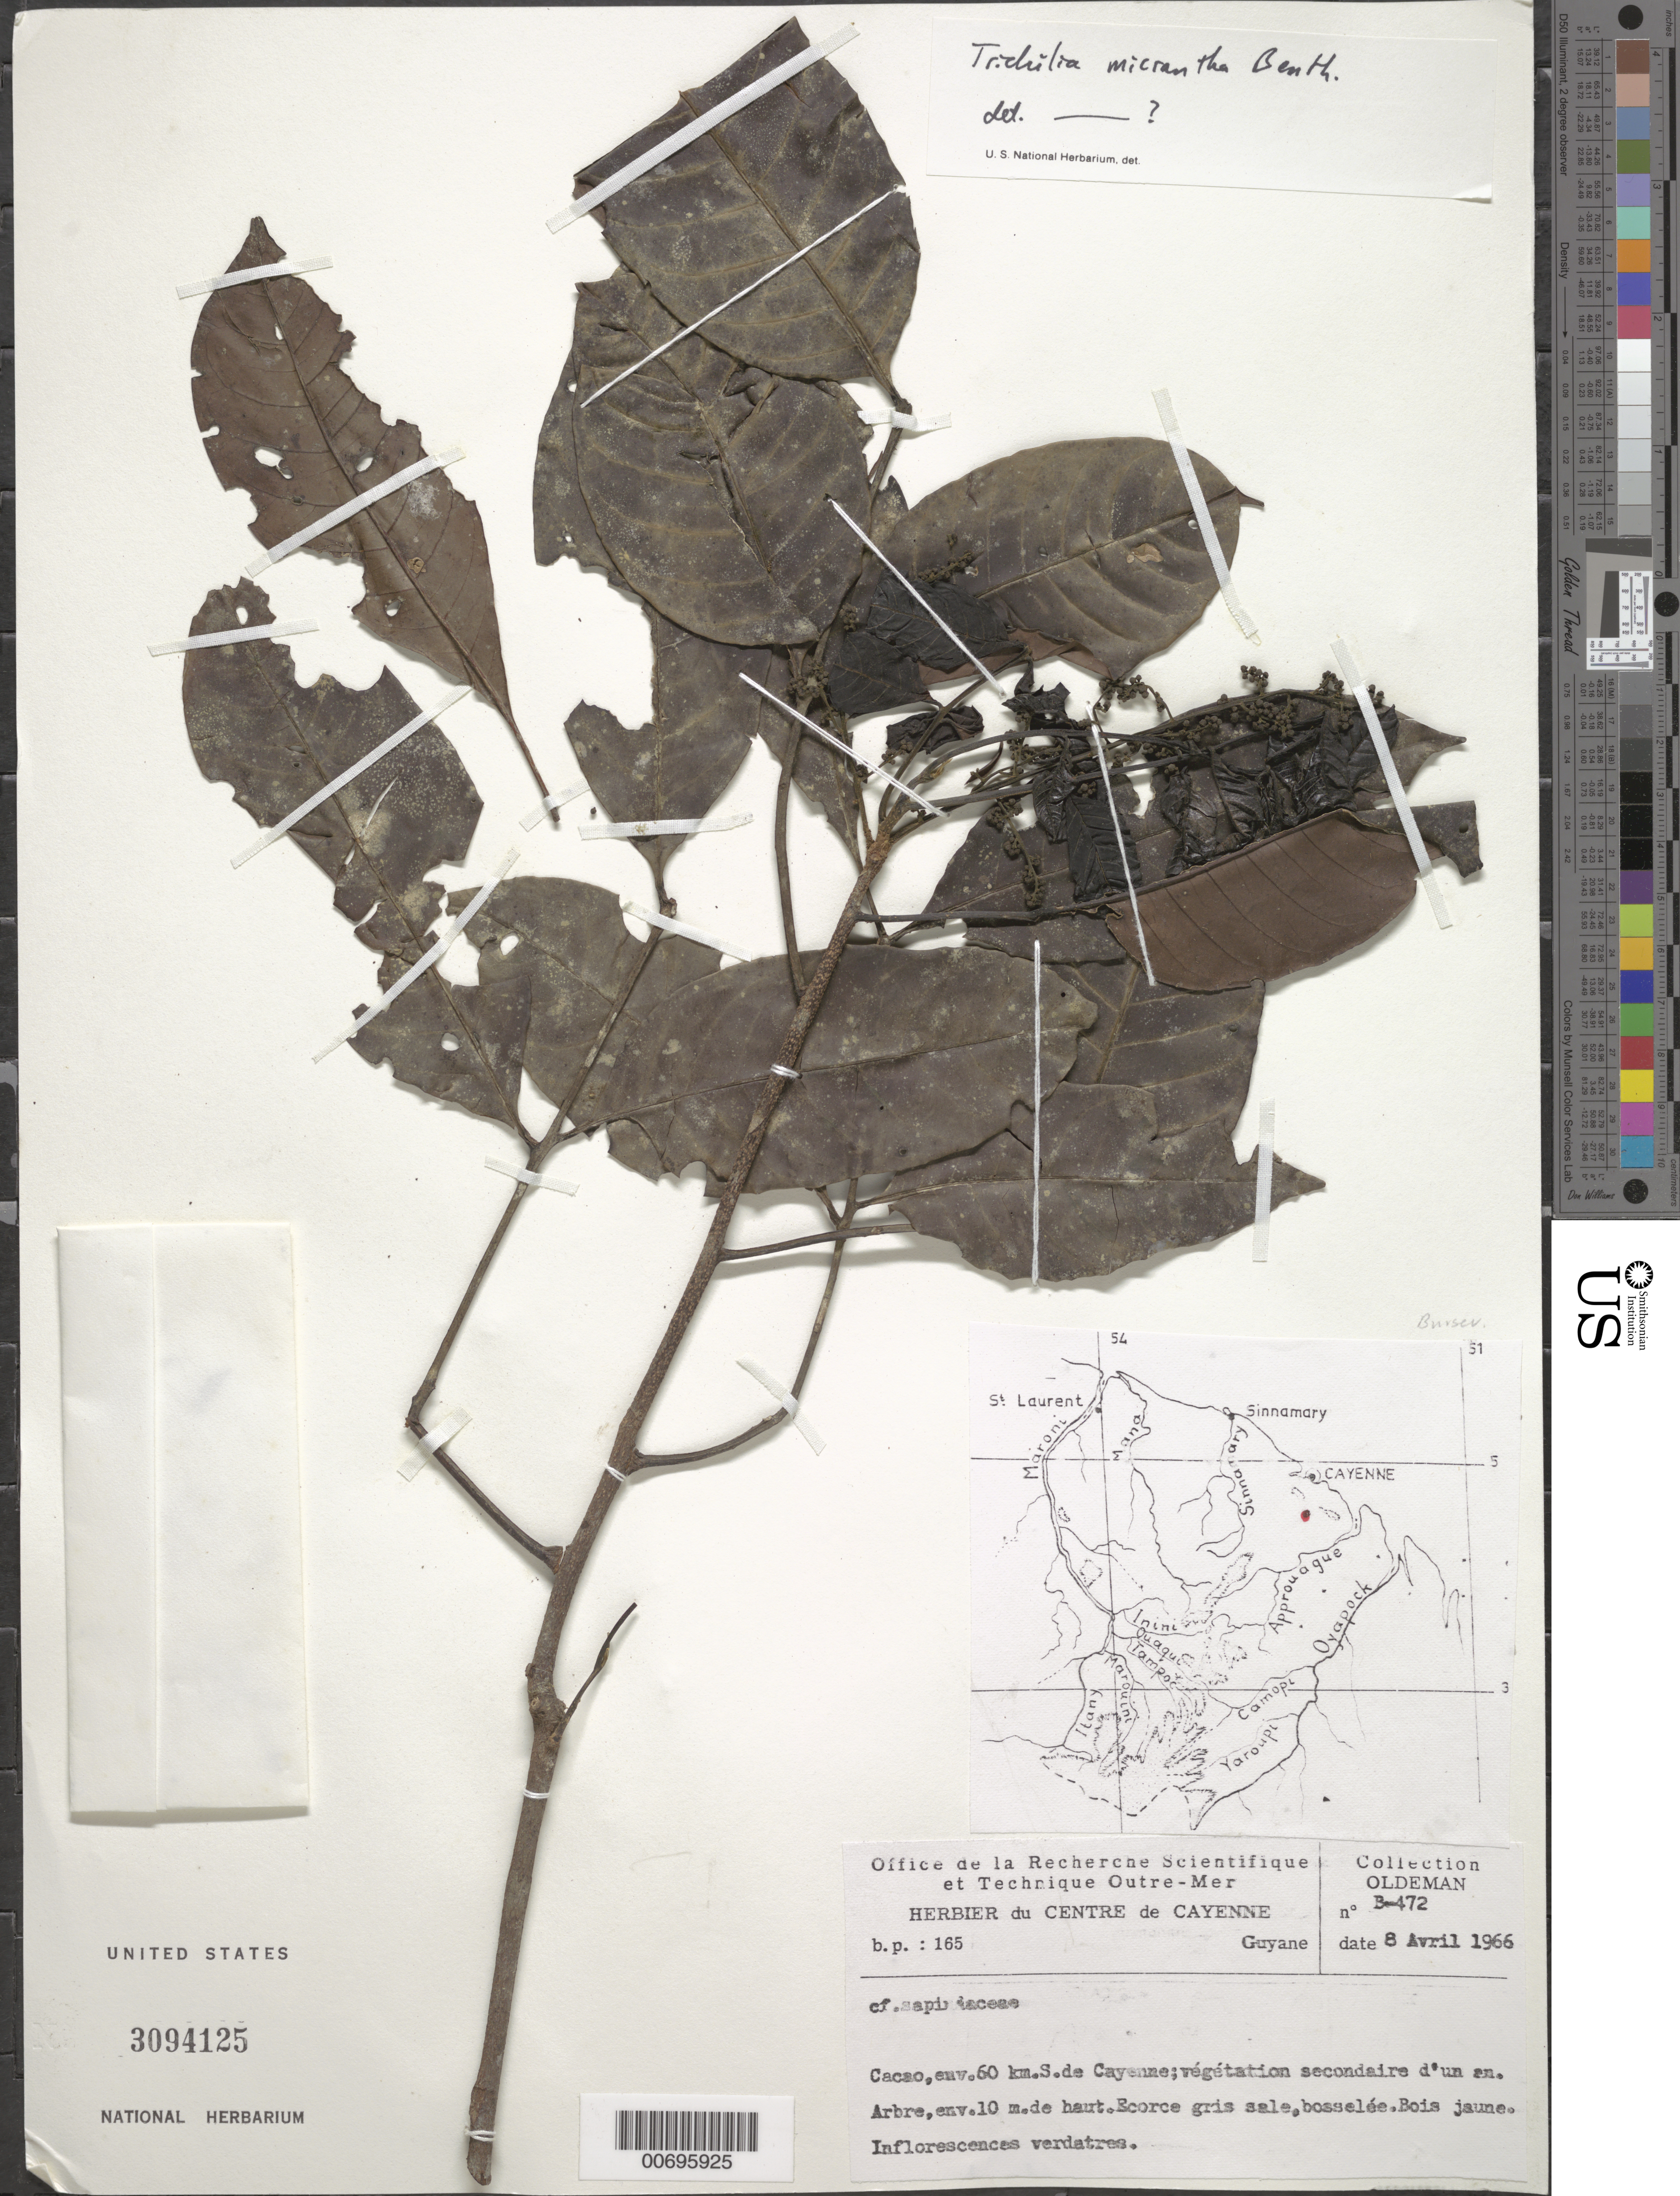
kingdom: Plantae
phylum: Tracheophyta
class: Magnoliopsida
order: Sapindales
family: Meliaceae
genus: Trichilia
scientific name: Trichilia micrantha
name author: Benth.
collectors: R. Oldeman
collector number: B 472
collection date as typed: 8-Apr-66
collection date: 1966-04-08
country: French Guiana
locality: Cacao Village, env. 60 km S de Cayenne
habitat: Secondary vegetation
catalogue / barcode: US 3094125